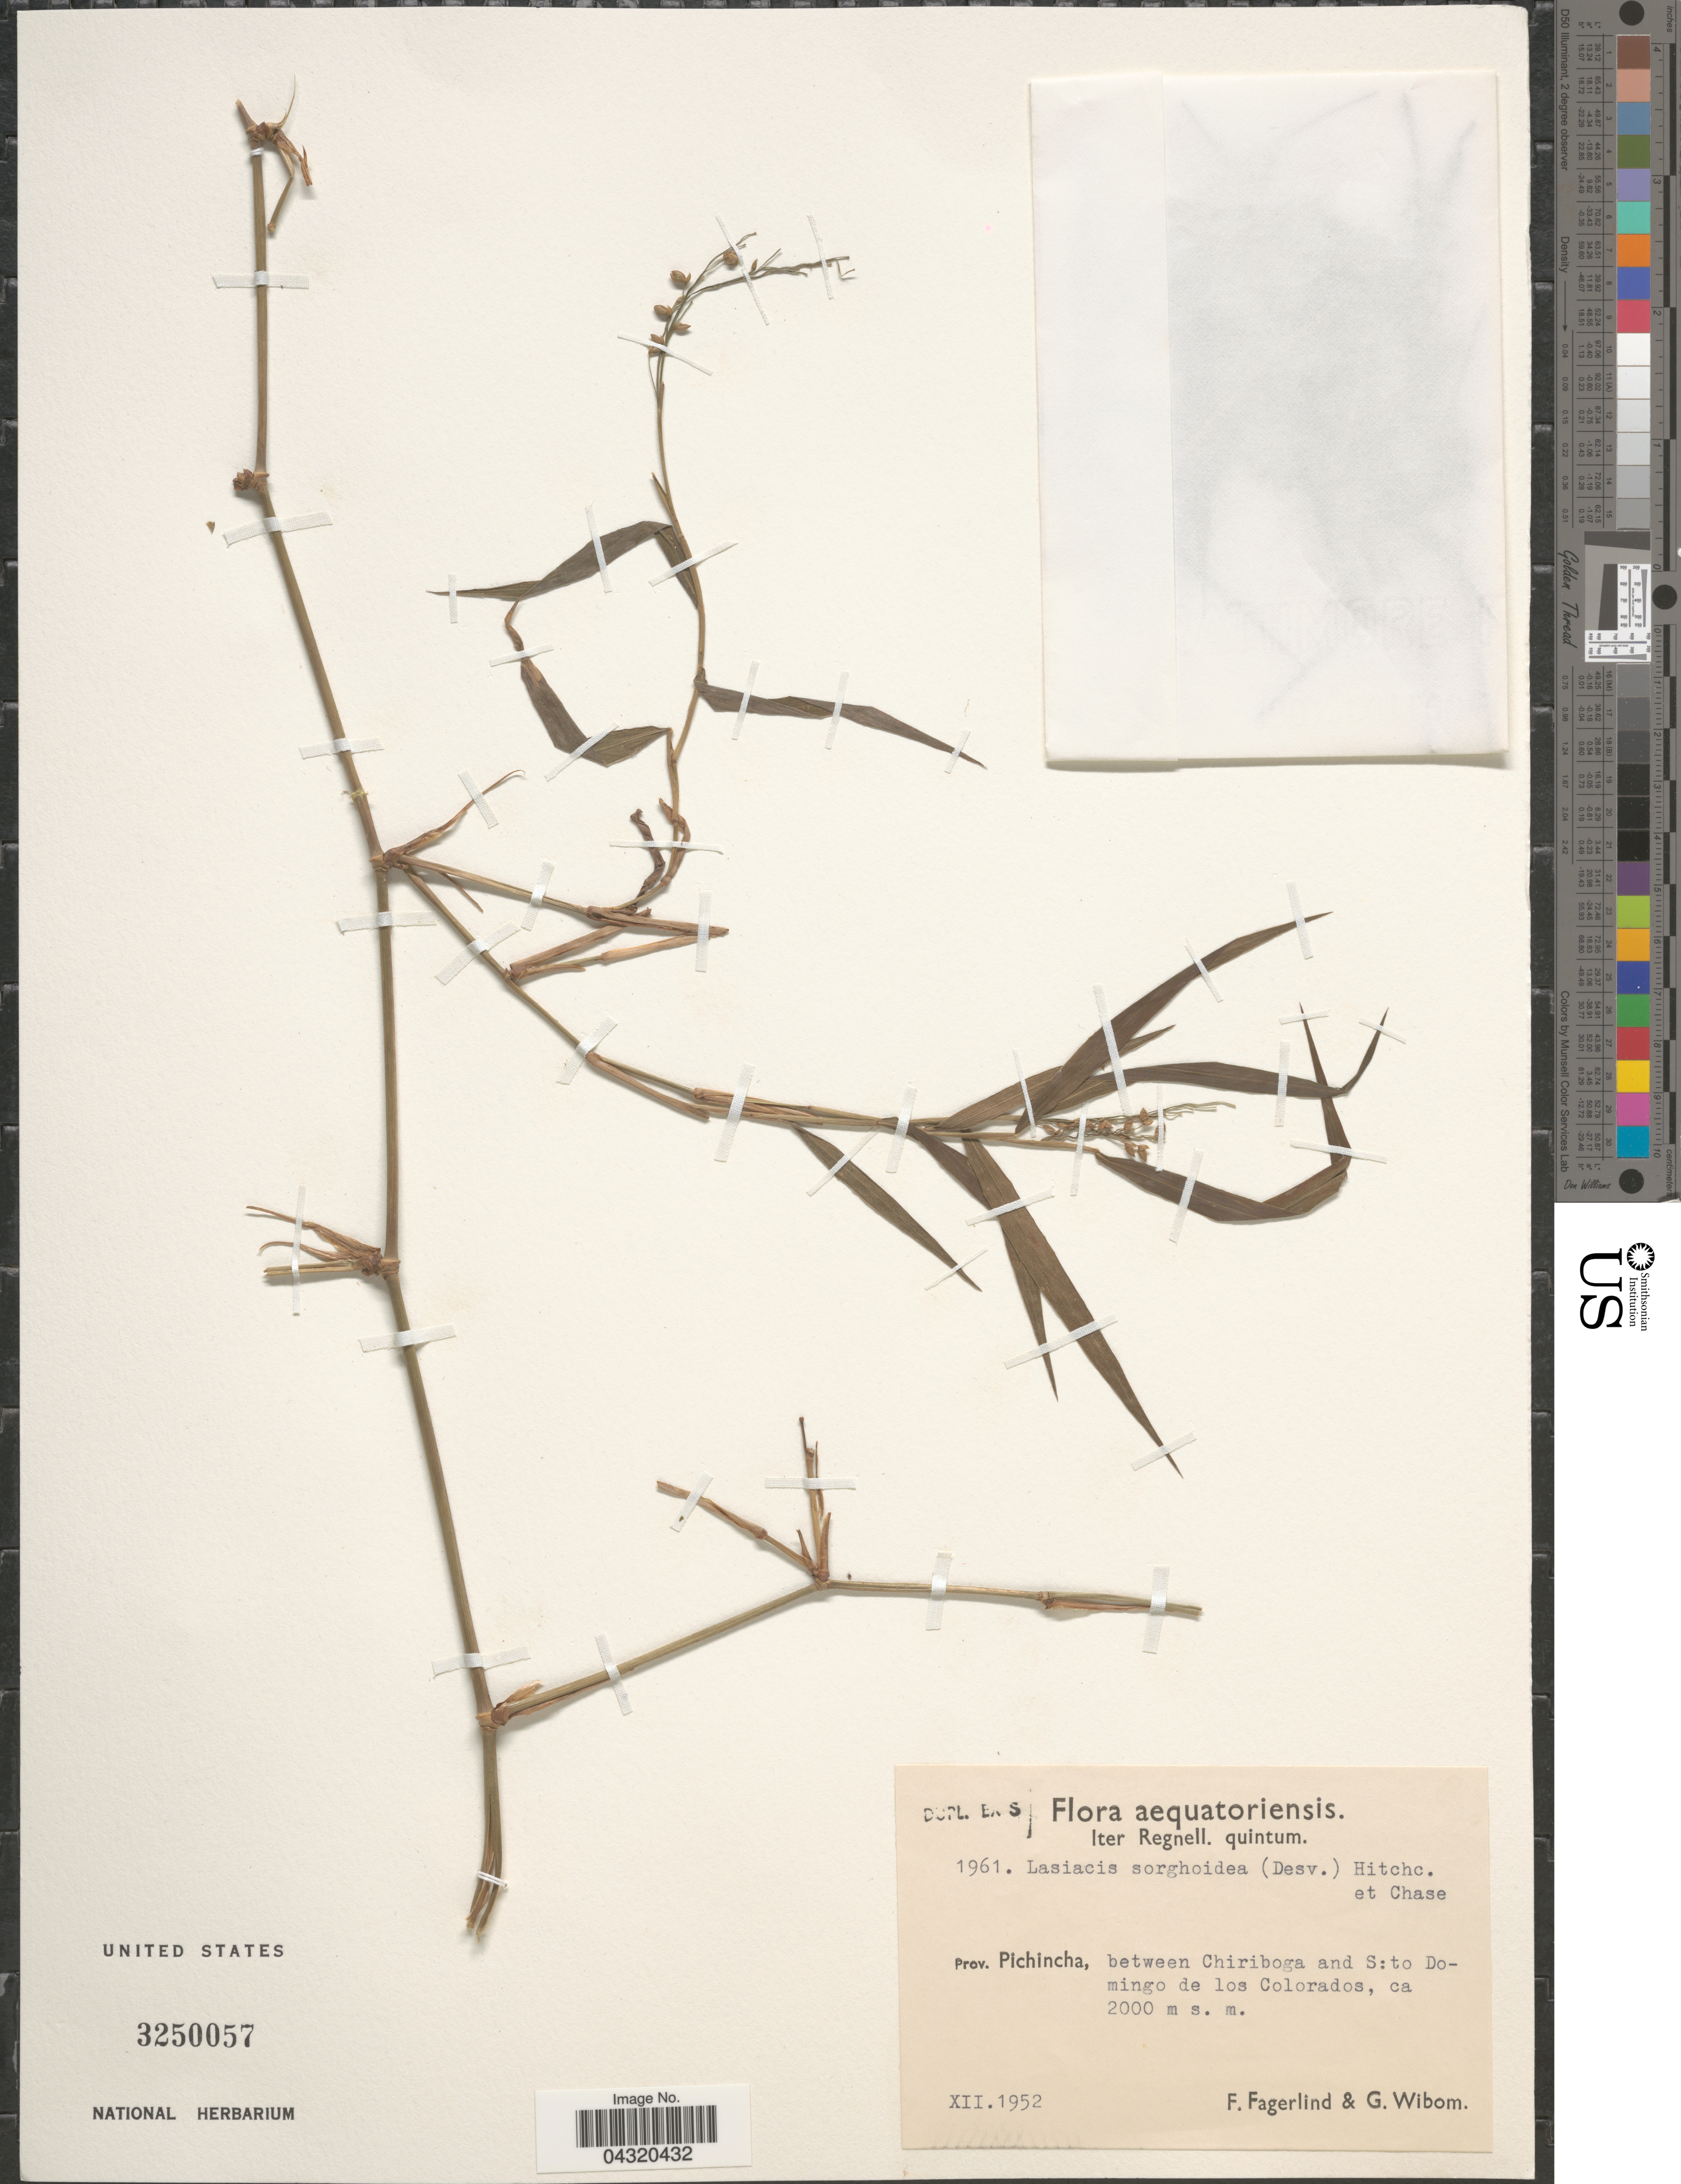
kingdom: Plantae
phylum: Tracheophyta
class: Liliopsida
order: Poales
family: Poaceae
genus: Lasiacis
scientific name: Lasiacis sorghoidea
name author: (Desv. ex Ham.) Hitchc. & Chase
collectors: F. Fagerlind & G. Wibom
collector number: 1961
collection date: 1952-12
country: Ecuador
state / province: Pichincha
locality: Iter Regnell. quintum. Between Chiriboga and S:to Domingo de los Colorados.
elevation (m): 2000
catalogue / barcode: US 3250057